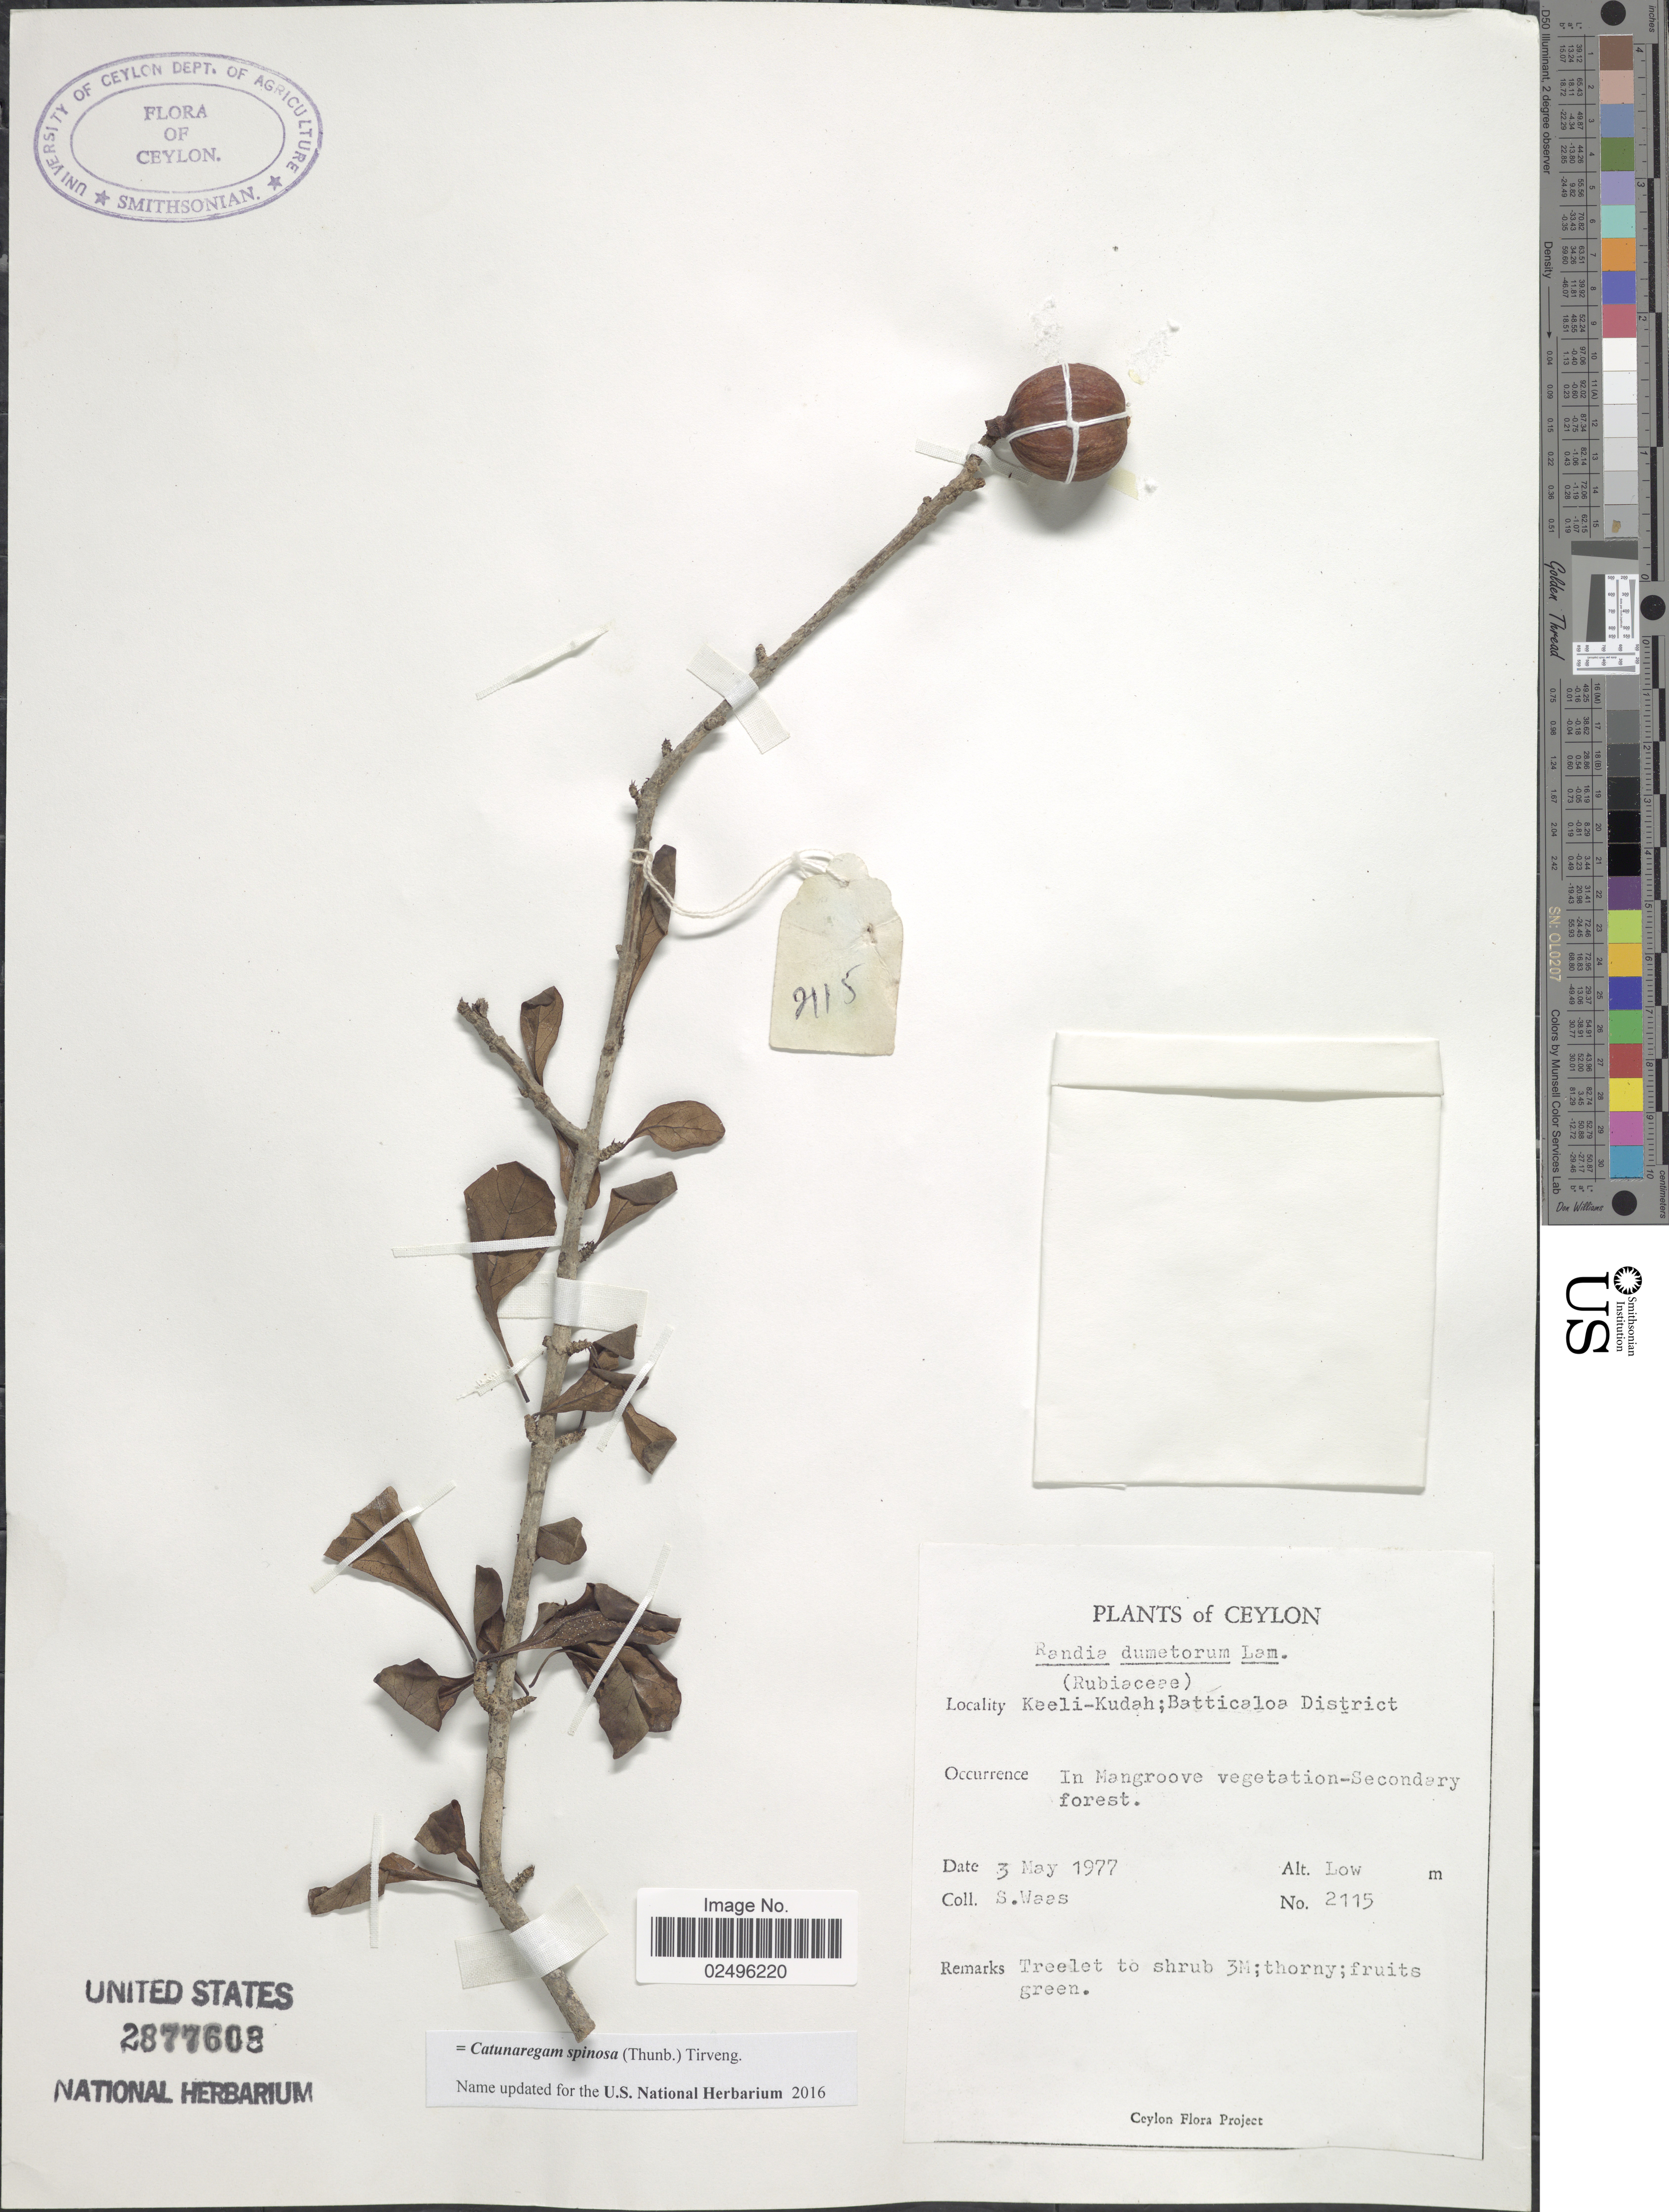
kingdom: Plantae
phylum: Tracheophyta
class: Magnoliopsida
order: Gentianales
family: Rubiaceae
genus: Catunaregam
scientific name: Catunaregam spinosa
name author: (Thunb.) Tirveng.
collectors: S. Waas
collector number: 2115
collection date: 1977-05-03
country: Sri Lanka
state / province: Eastern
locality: Ceylon. Keeli-Kudah; Batticaloa District.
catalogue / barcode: US 2877603